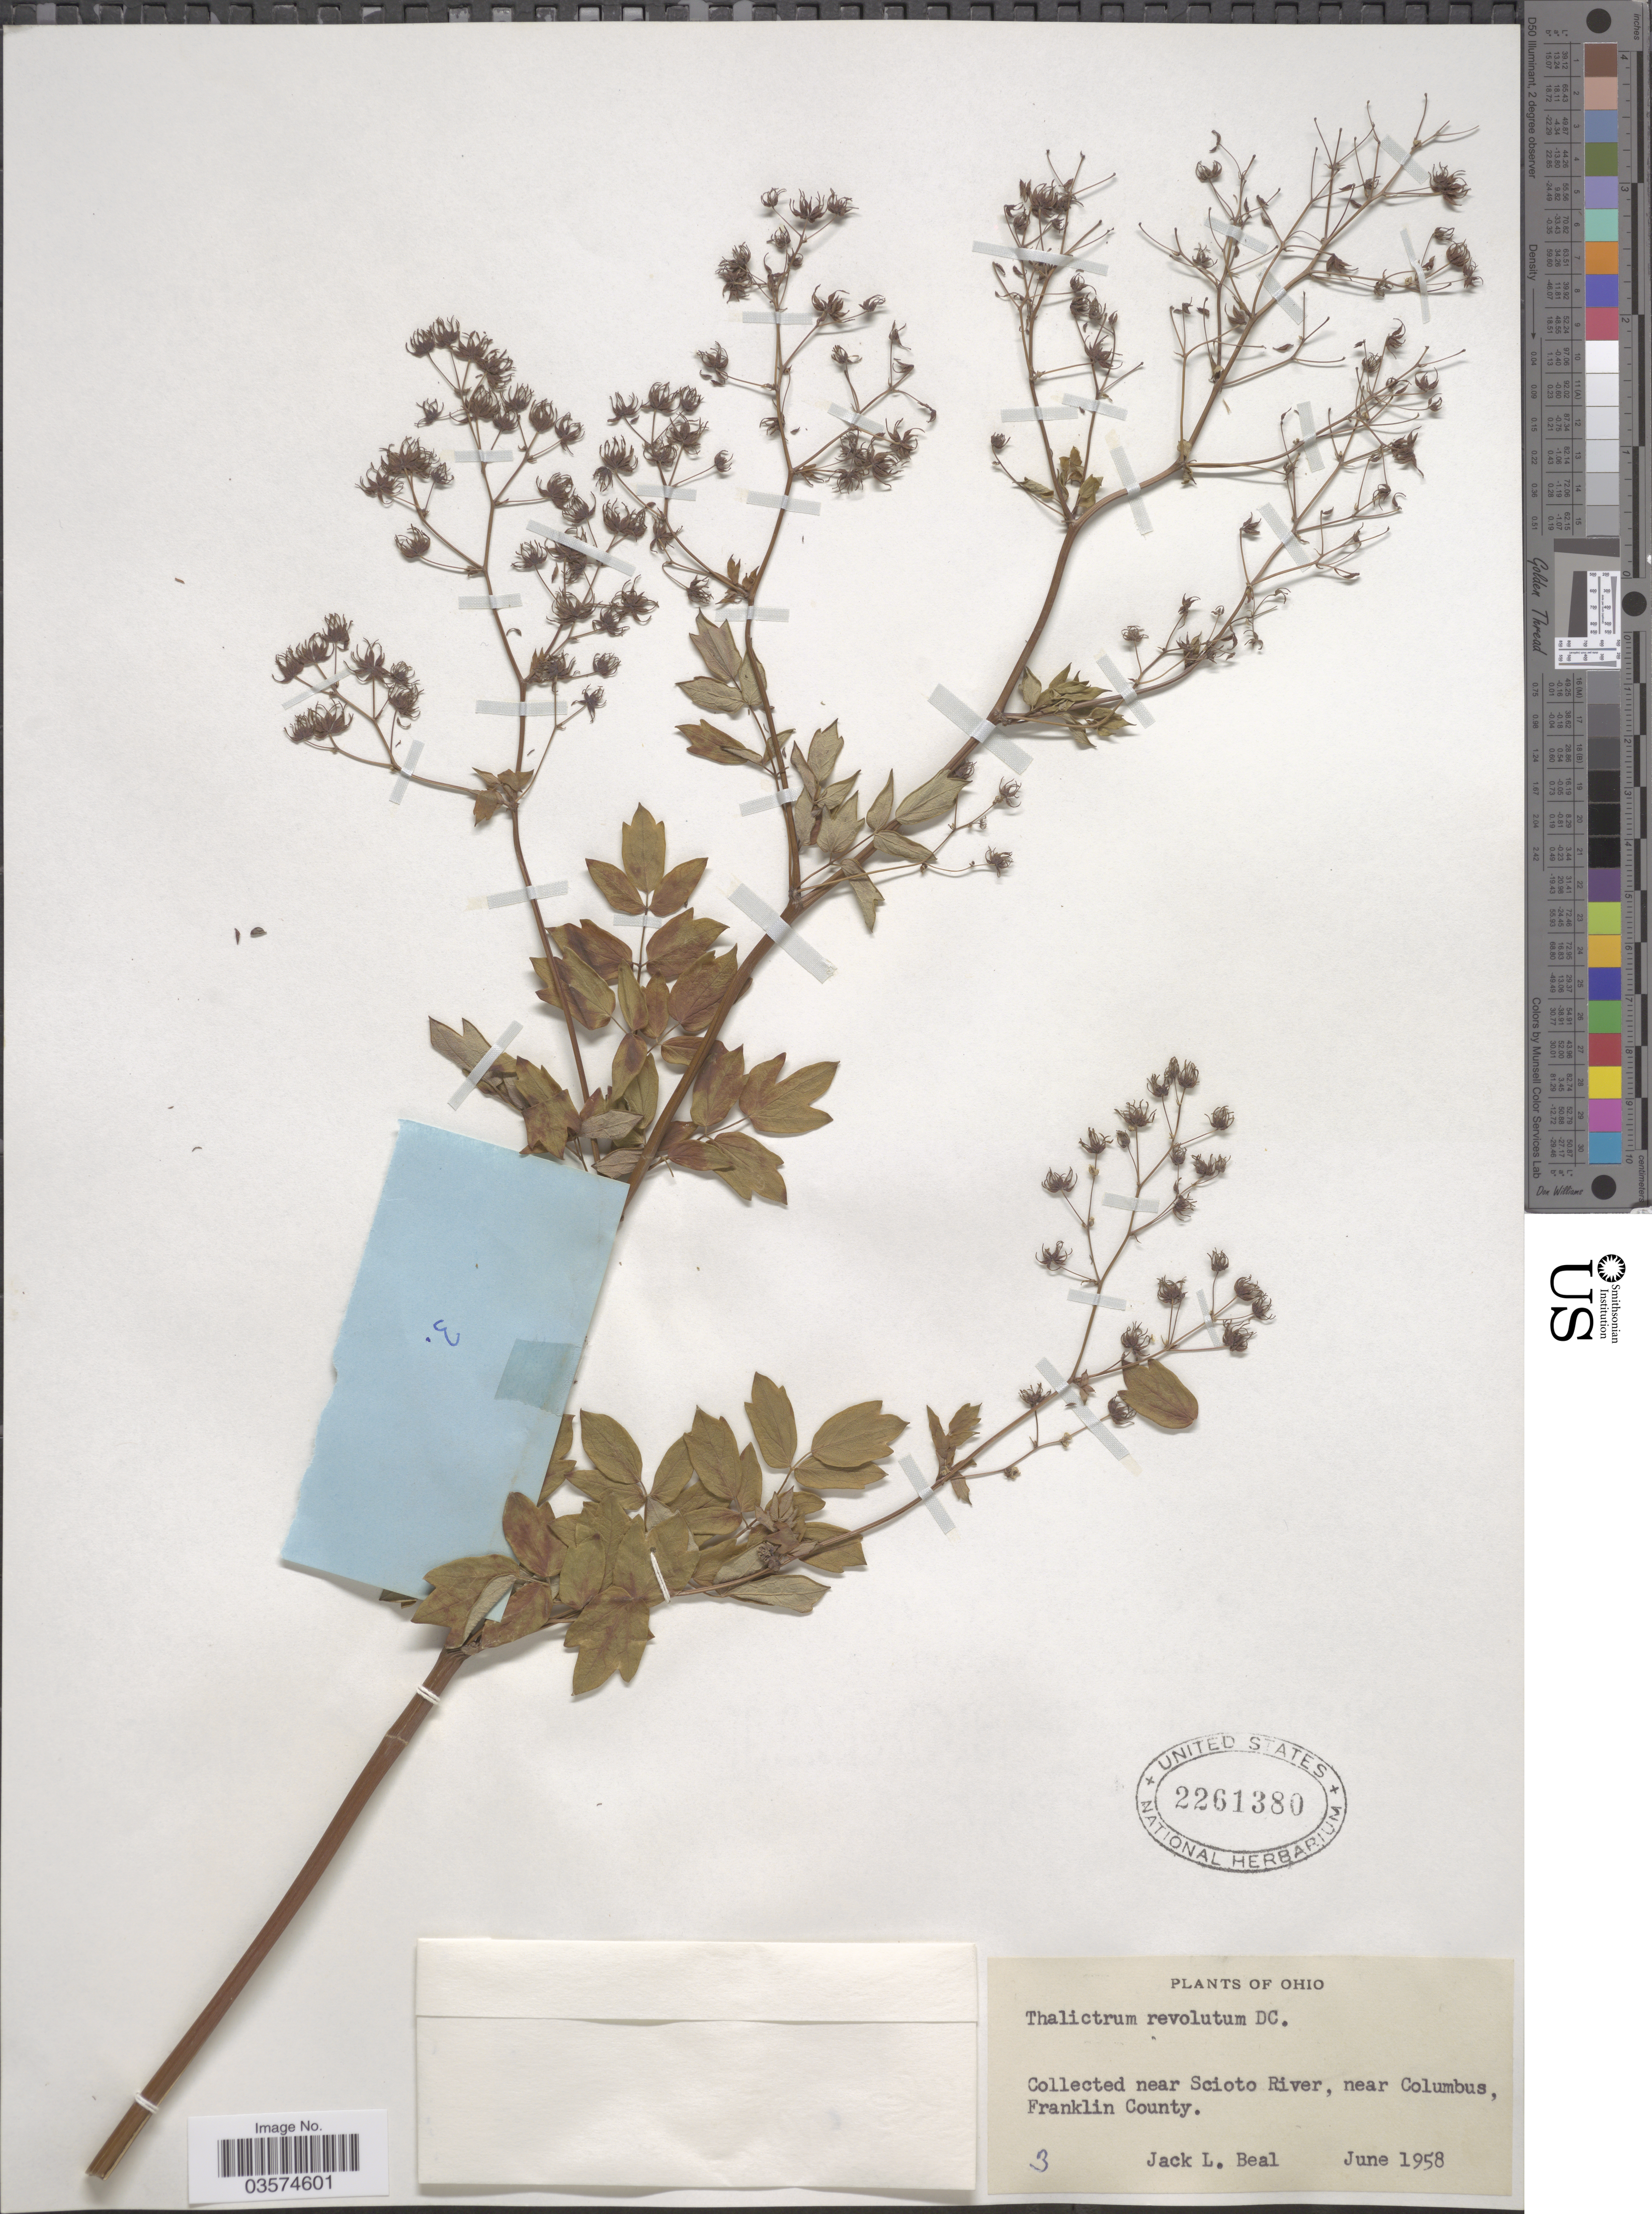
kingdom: Plantae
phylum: Tracheophyta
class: Magnoliopsida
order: Ranunculales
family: Ranunculaceae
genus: Thalictrum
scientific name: Thalictrum amphibolum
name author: Greene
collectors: J. Beal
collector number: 3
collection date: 1958-06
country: United States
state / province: Ohio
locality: Near Scioto River, near Columbus, Franklin County.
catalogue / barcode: US 2261380